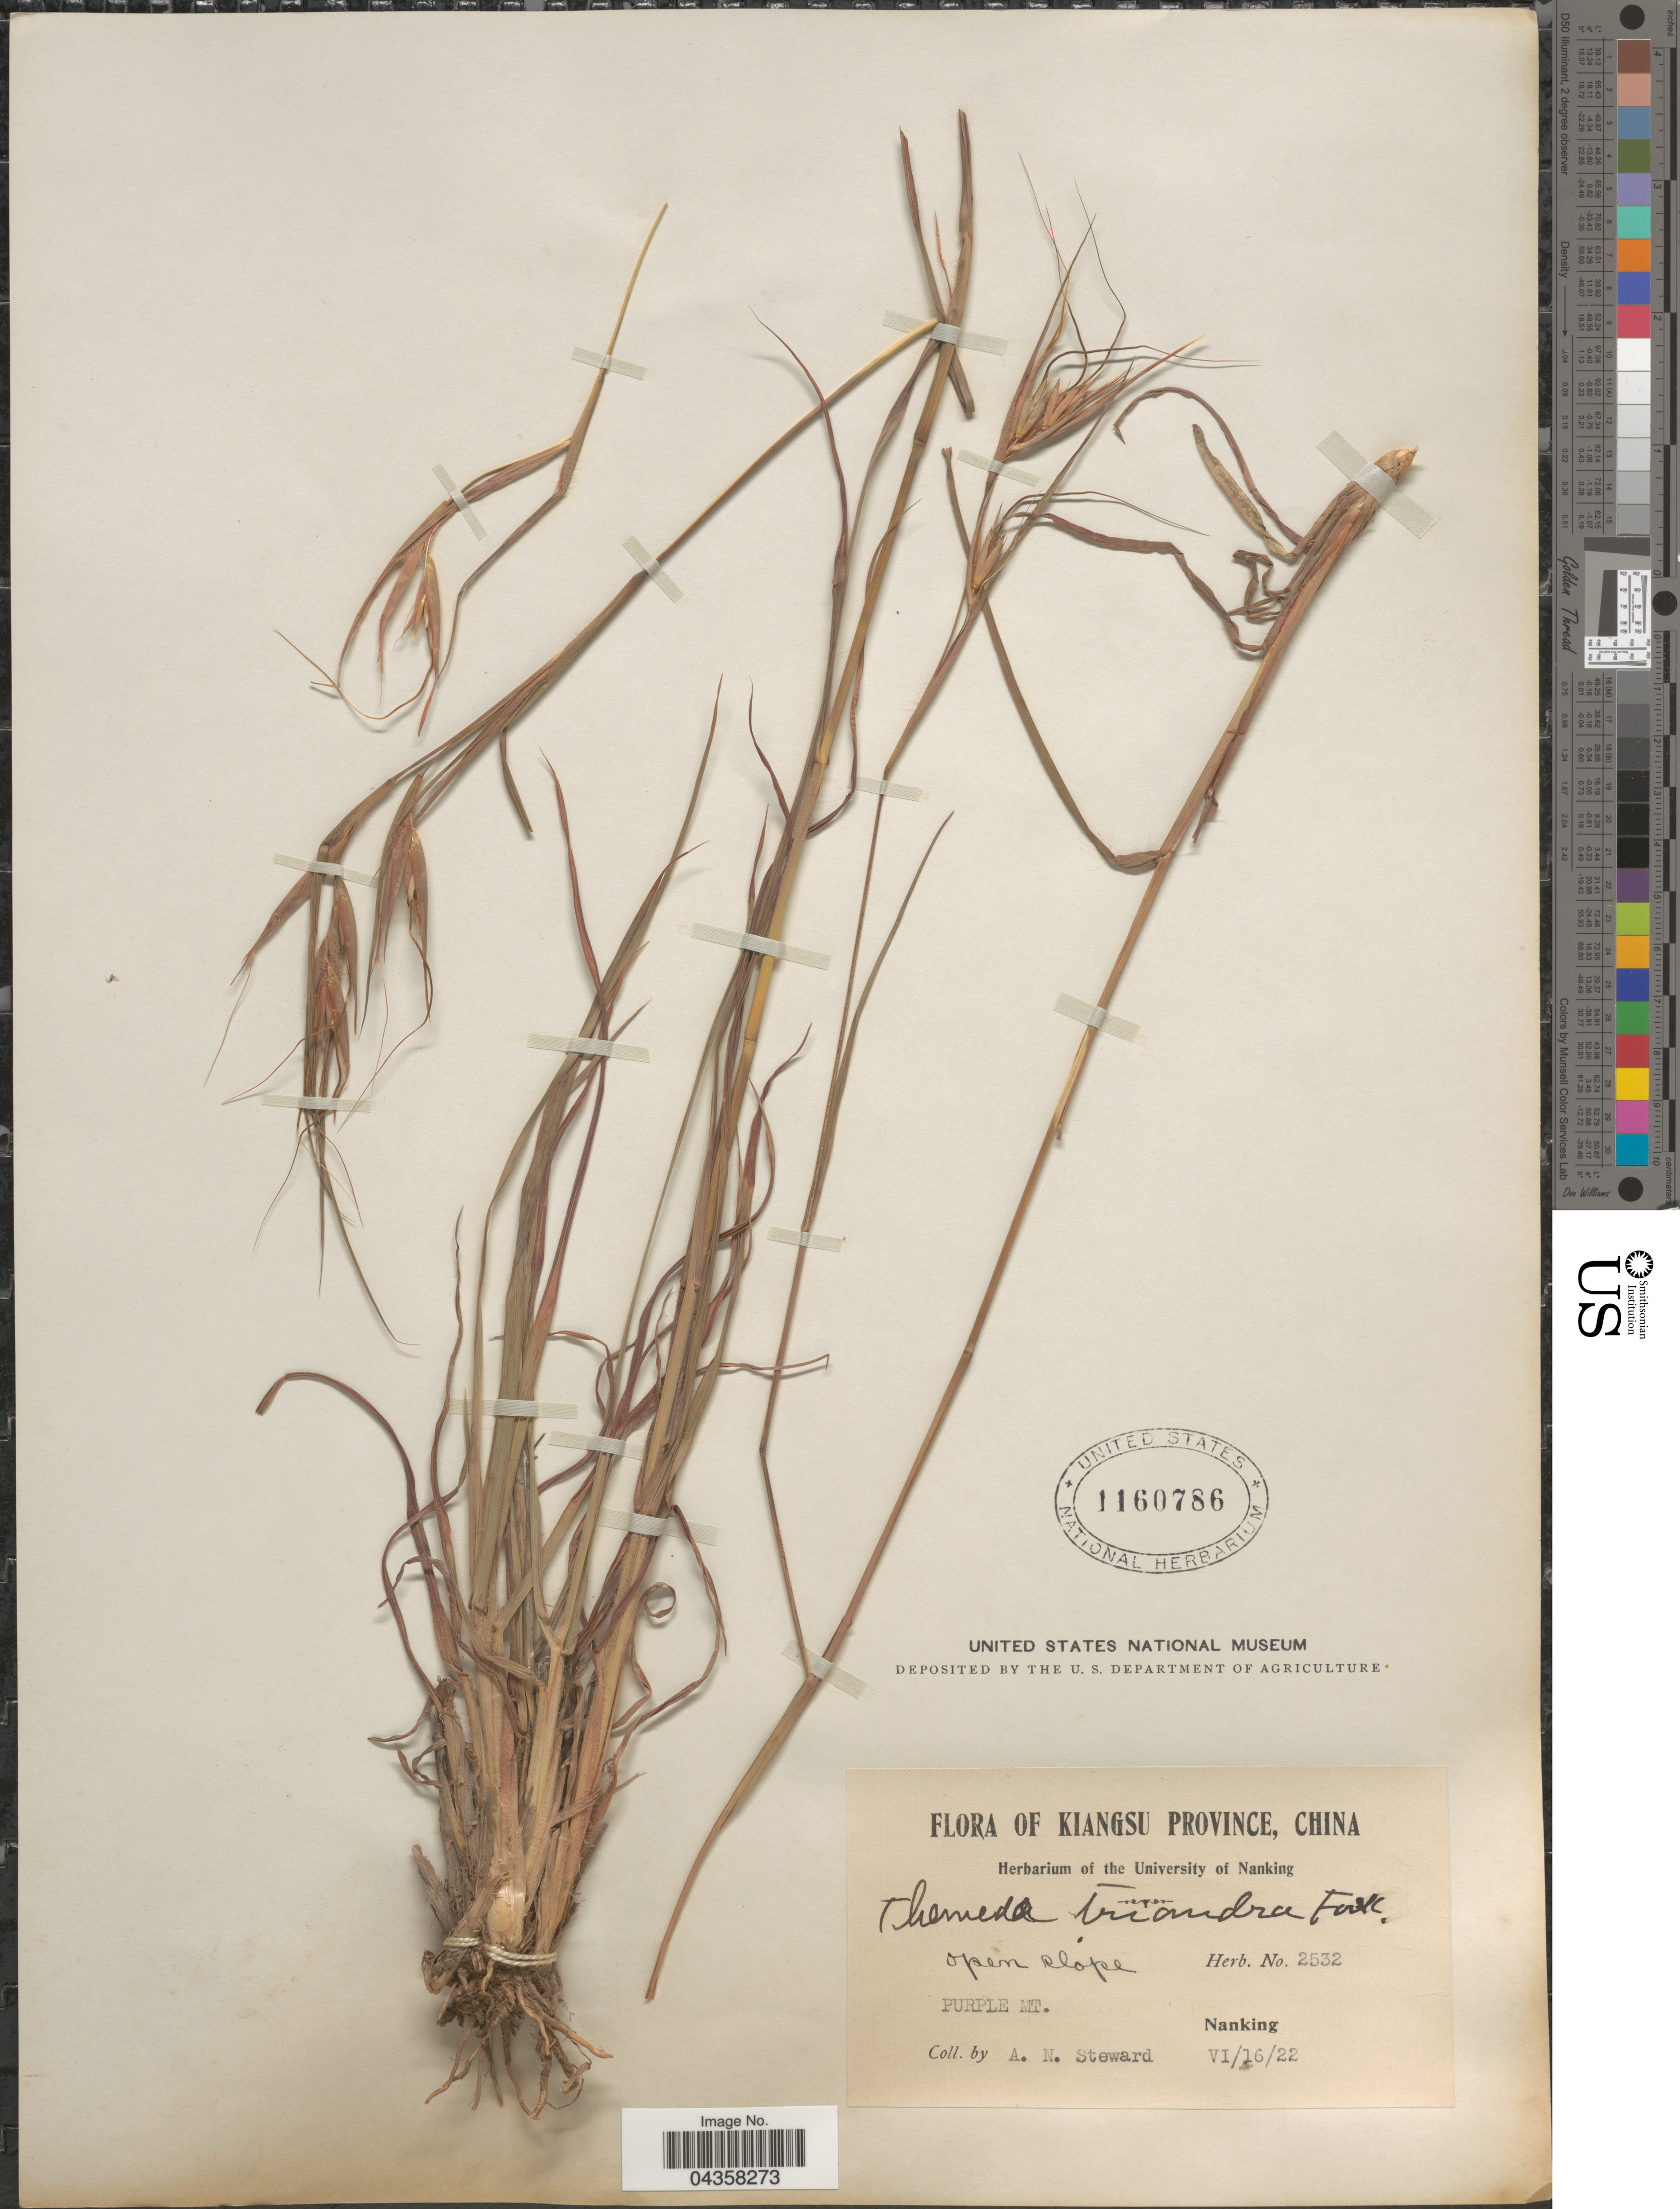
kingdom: Plantae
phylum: Tracheophyta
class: Liliopsida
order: Poales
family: Poaceae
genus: Themeda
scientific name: Themeda triandra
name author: Forssk.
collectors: A. N. Steward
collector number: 2532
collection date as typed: Transcribed d/m/y: 16/6/22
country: China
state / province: Jiangsu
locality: Kiangsu Province. Purple Mt. Nanking.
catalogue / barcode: US 1160786